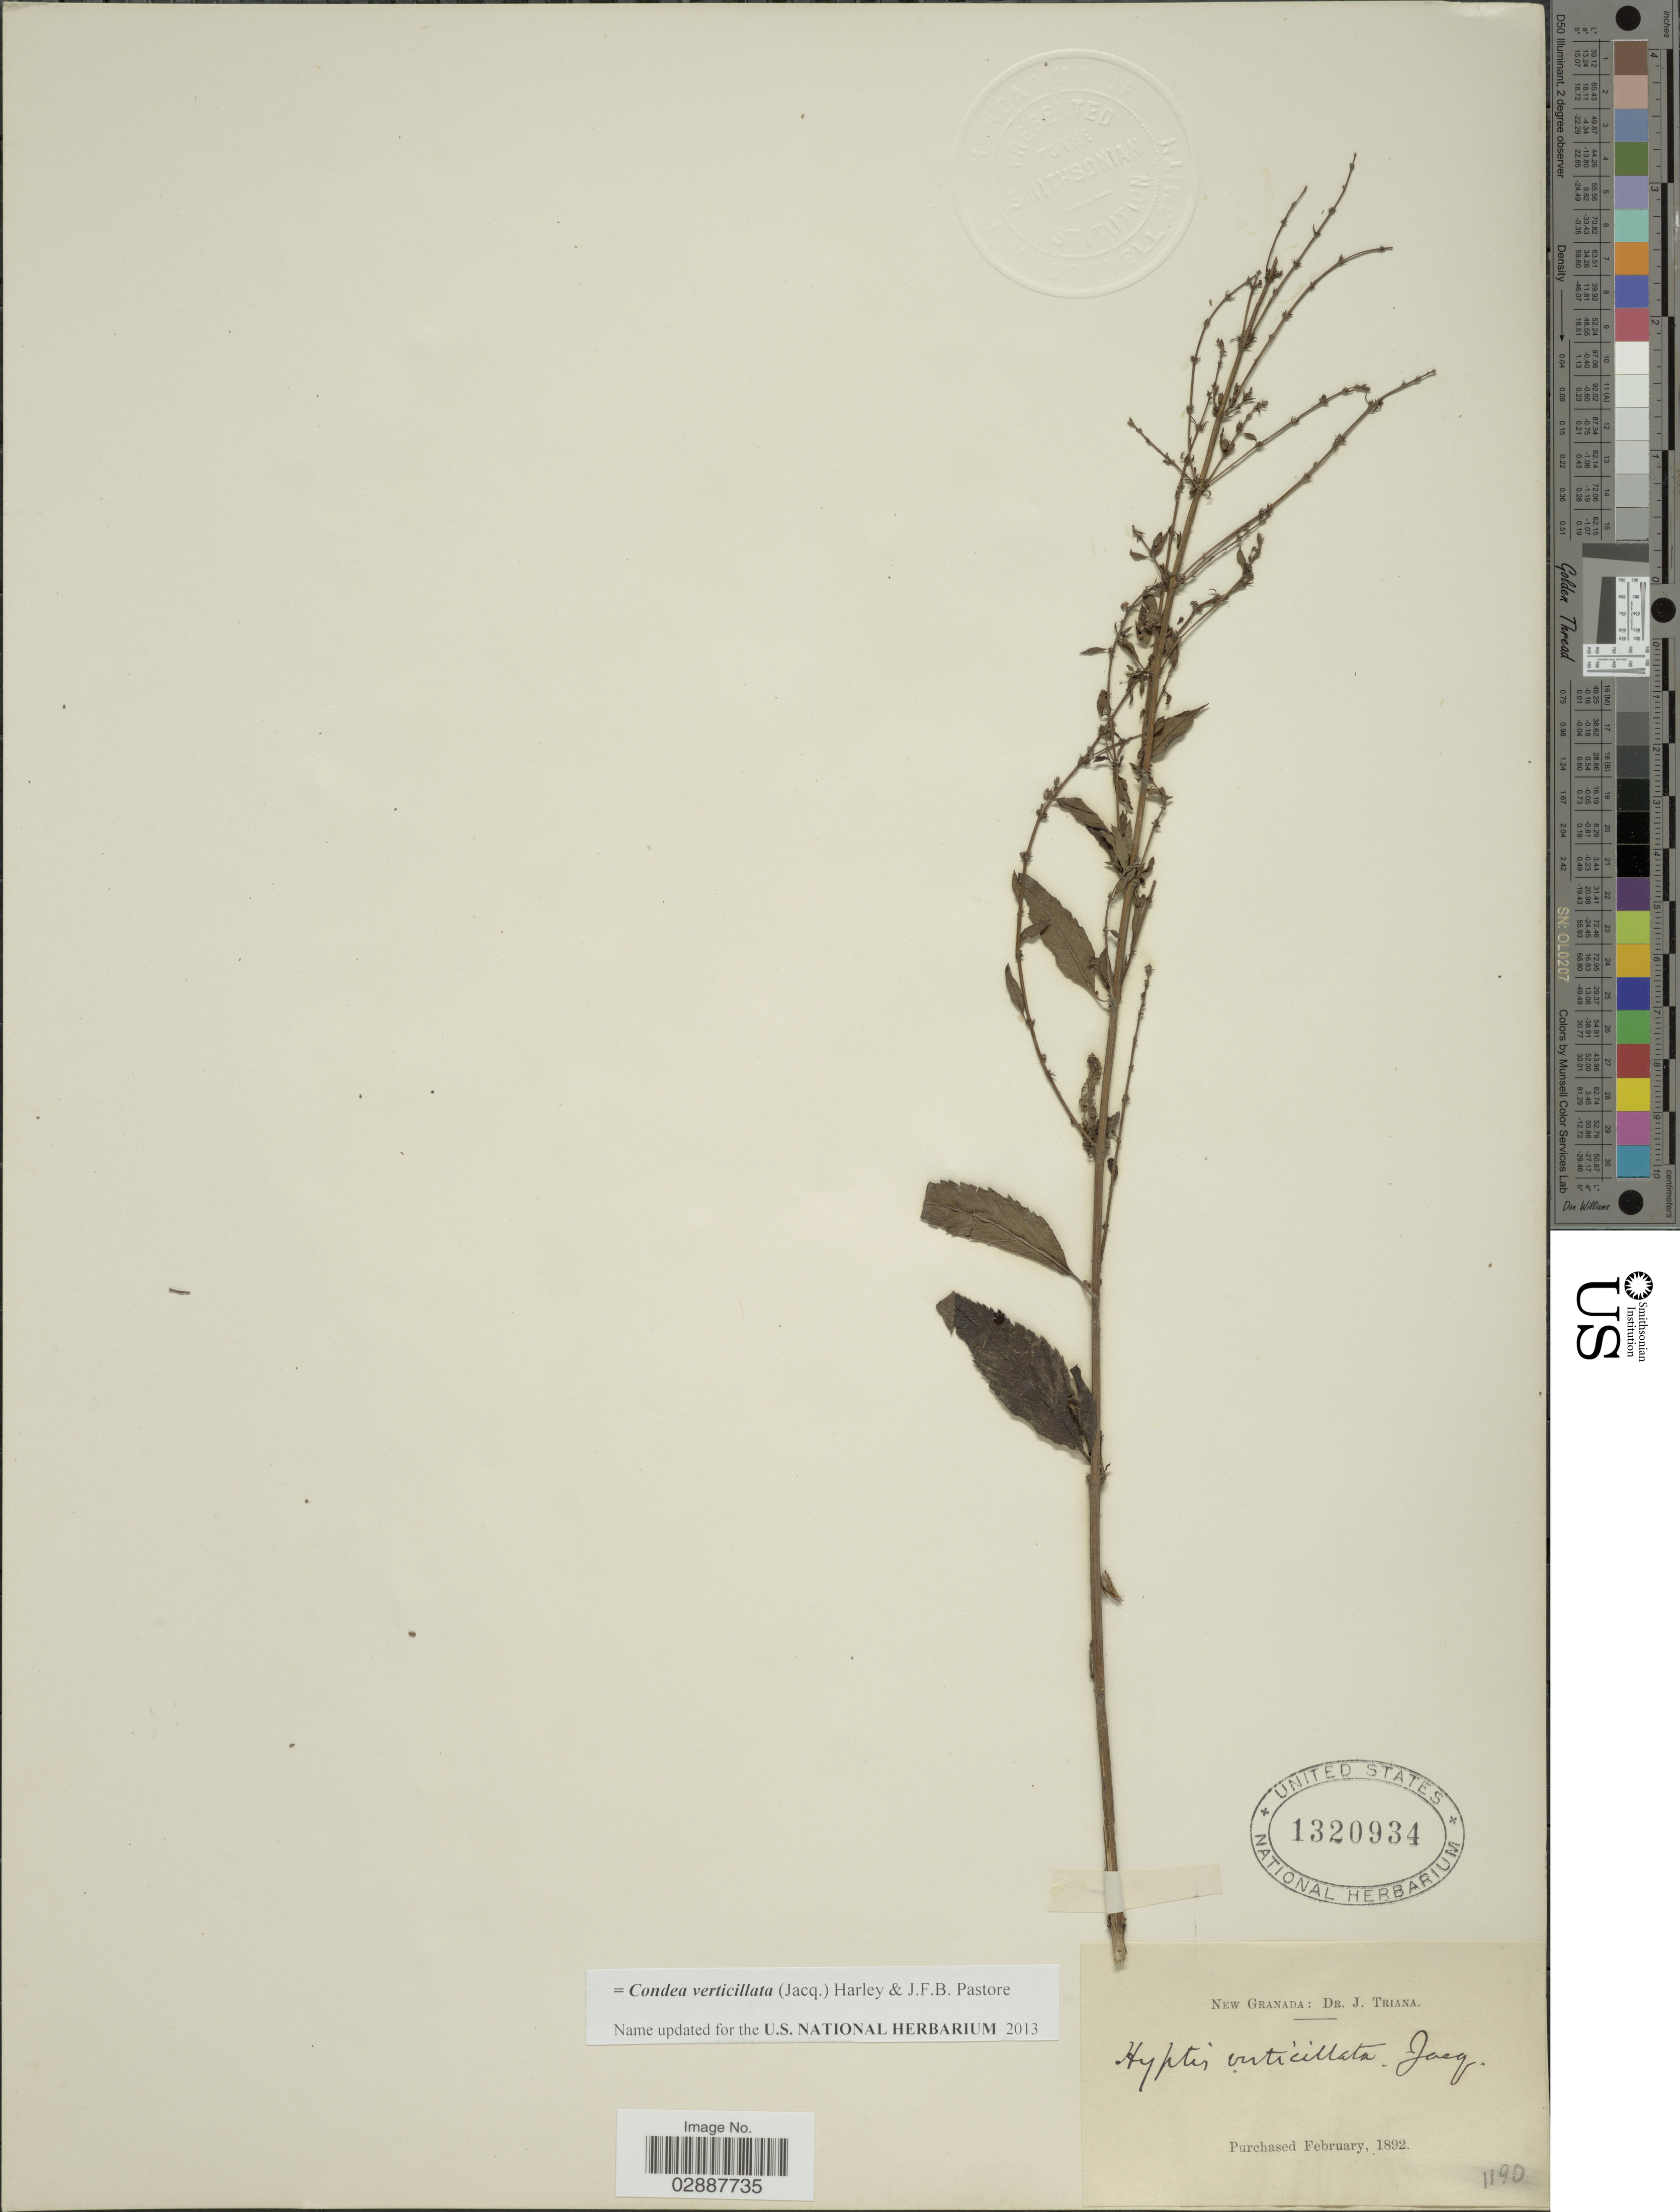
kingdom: Plantae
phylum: Tracheophyta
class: Magnoliopsida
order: Lamiales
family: Lamiaceae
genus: Condea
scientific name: Condea verticillata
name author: (Jacq.) Harley & J.F.B. Pastore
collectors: J. Triana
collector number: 1190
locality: New Granada.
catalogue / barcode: US 1320934